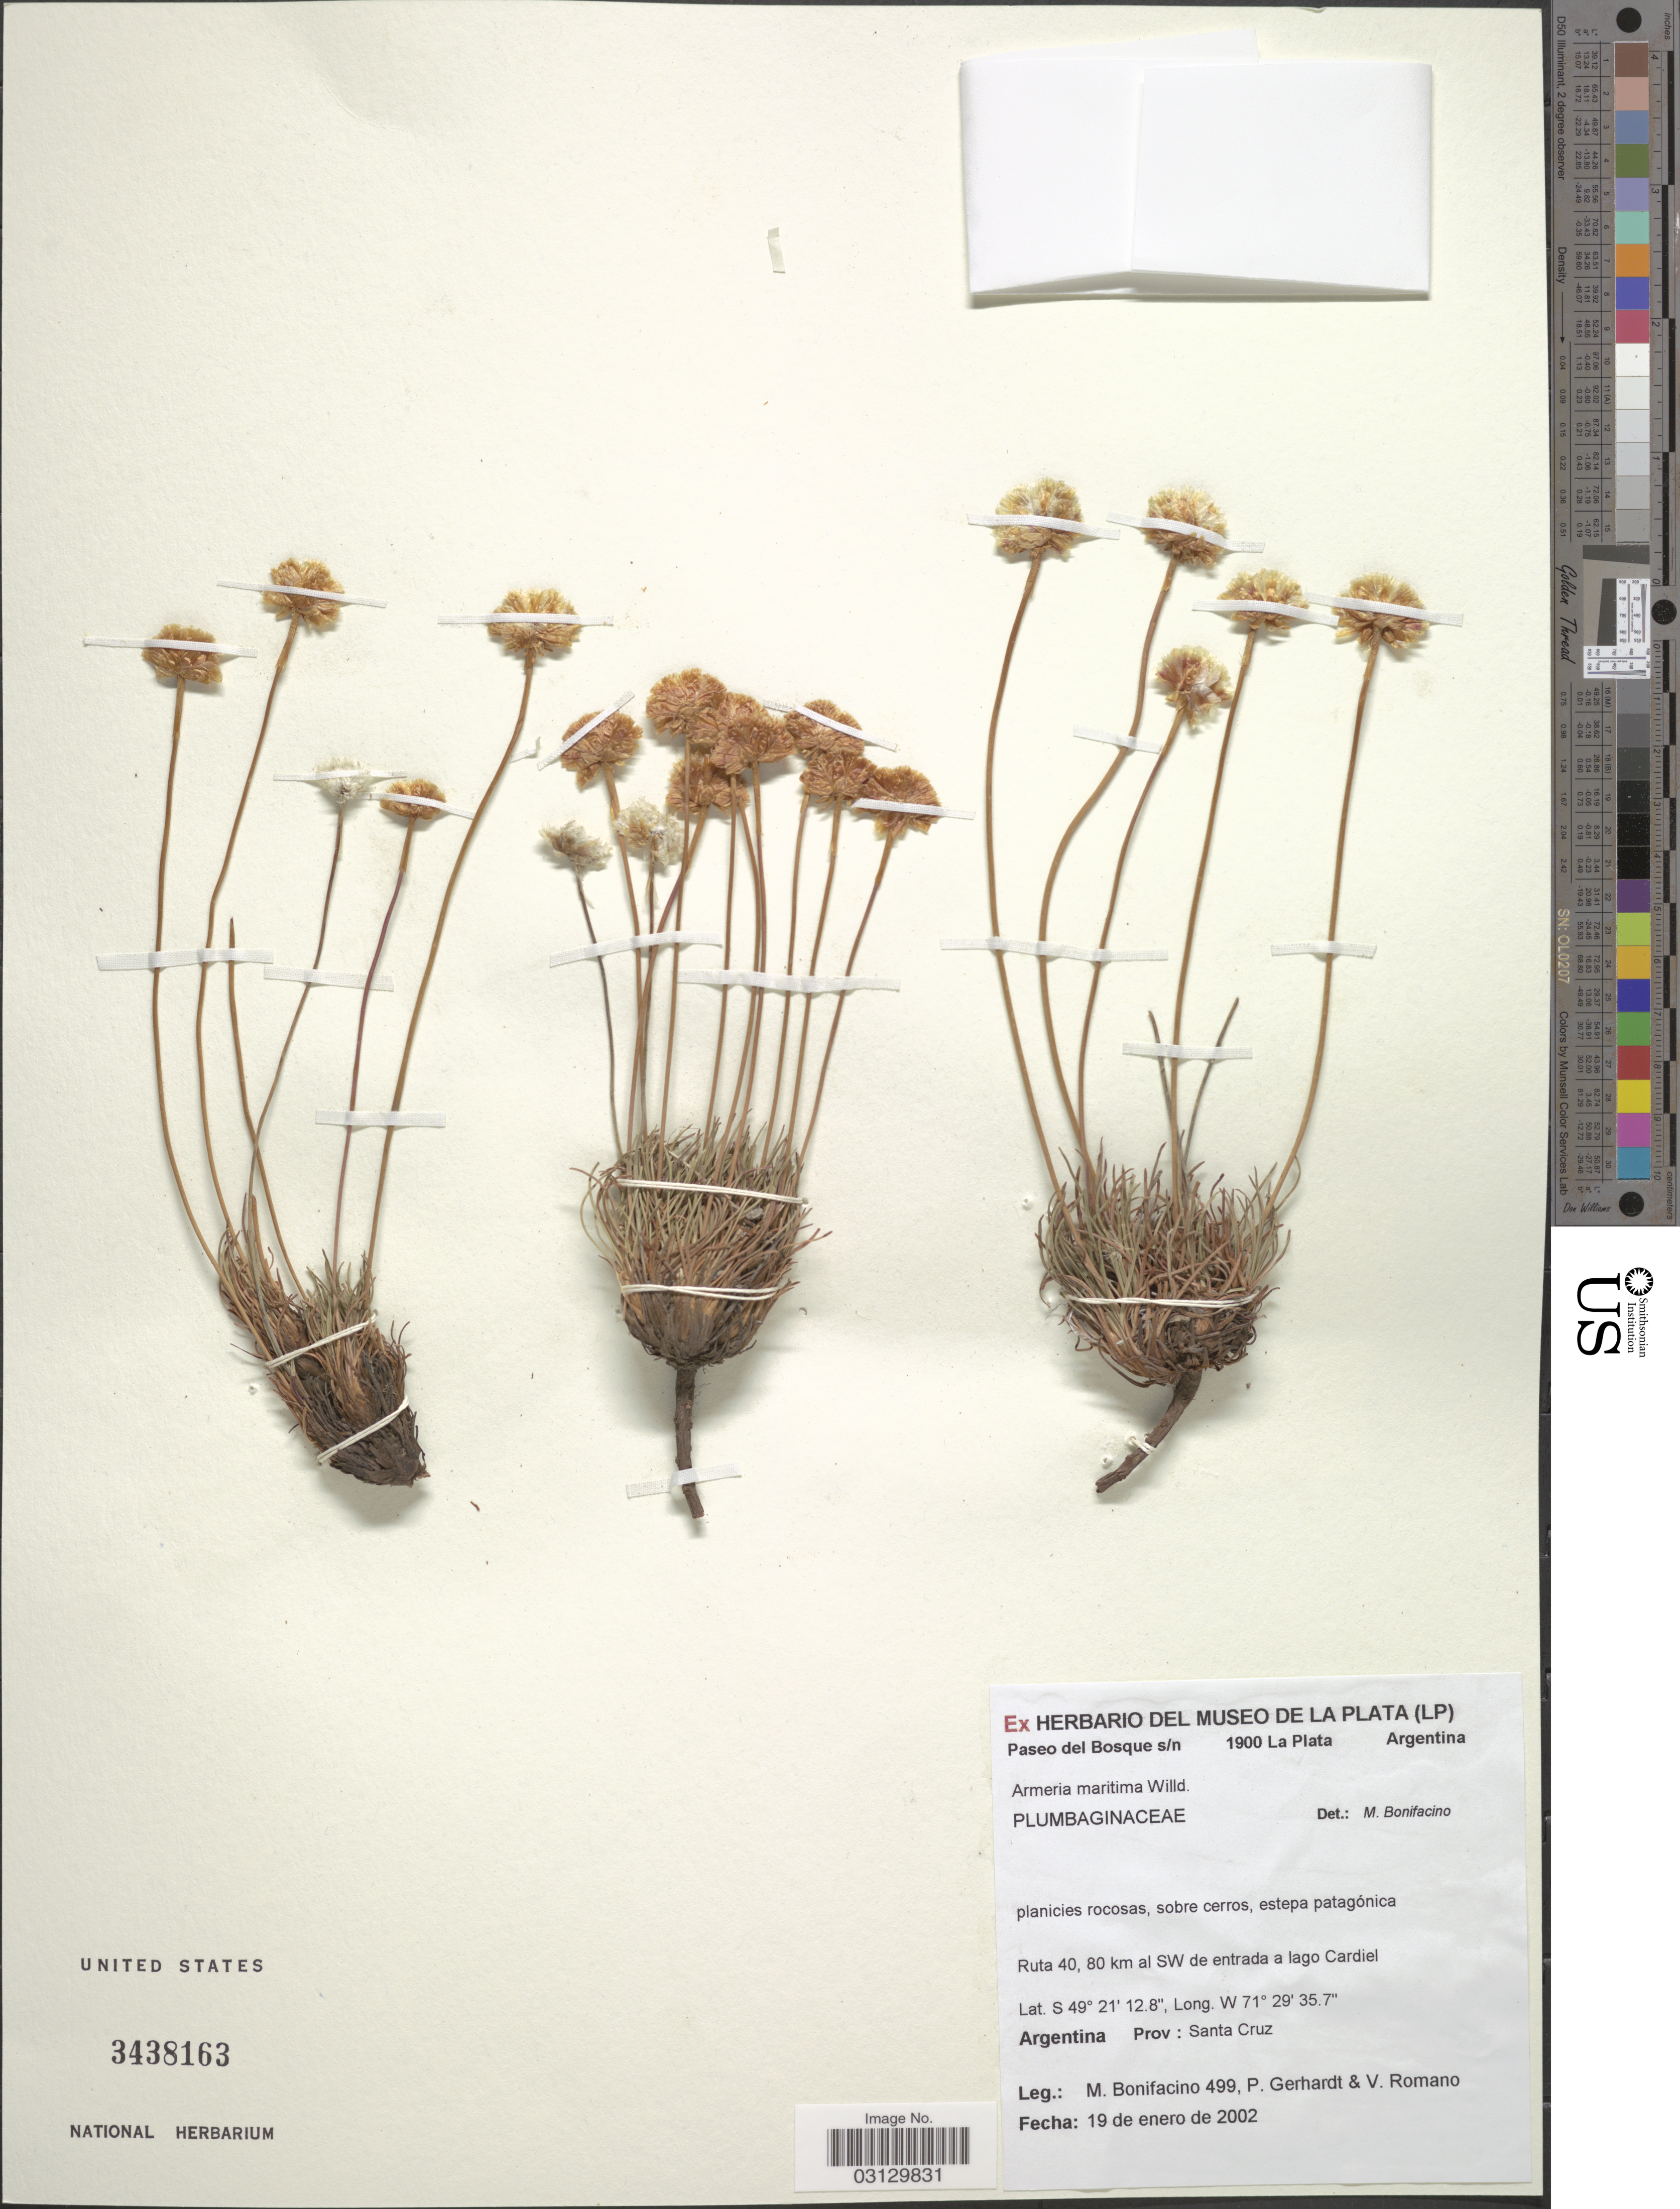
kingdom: Plantae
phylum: Tracheophyta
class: Magnoliopsida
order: Caryophyllales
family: Plumbaginaceae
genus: Armeria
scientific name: Armeria maritima subsp. andina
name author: (Poepp. ex Boiss.) D.M. Moore & H.O. Yates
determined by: Strong, M. T., (US), Smithsonian Institution - National Museum of Natural History (UNITED STATES)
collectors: M. Bonifacino, P. Gerhardt & V. Romano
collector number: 0499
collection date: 2002-01-19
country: Argentina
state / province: Santa Cruz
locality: Ruta 40, 80 km al SW de entrada a lago Cardiel.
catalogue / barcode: US 3438163